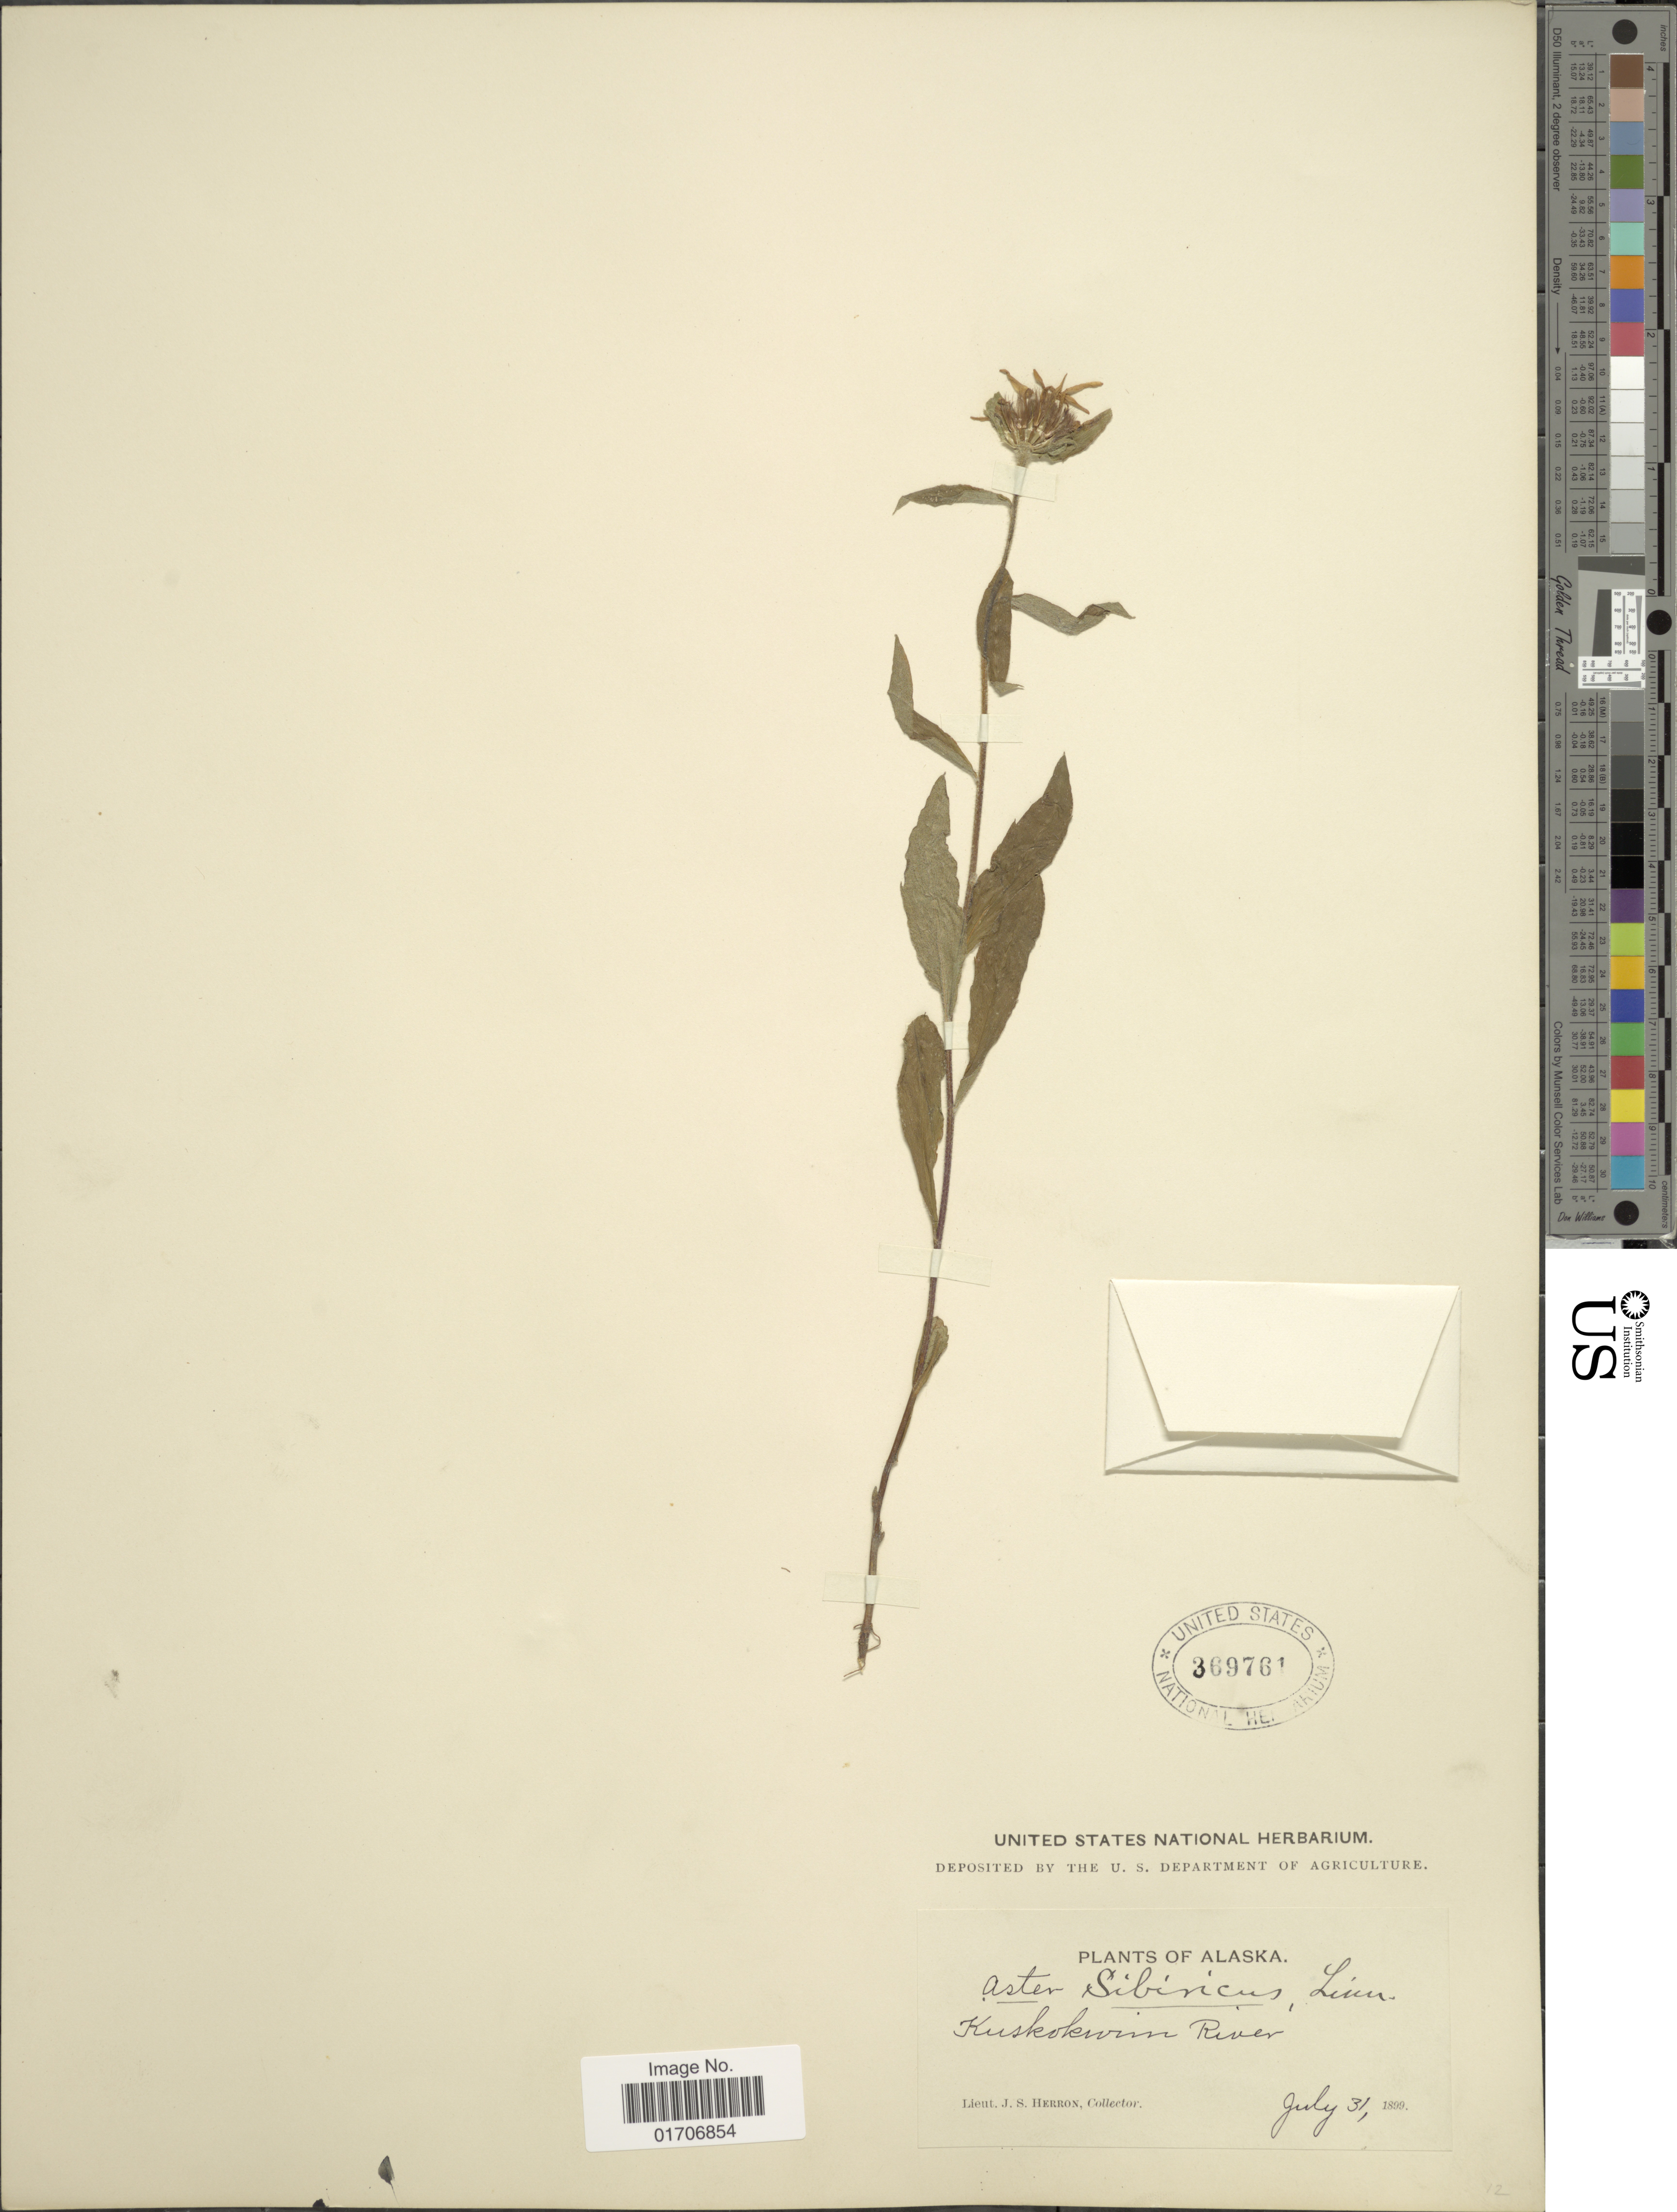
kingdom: Plantae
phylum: Tracheophyta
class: Magnoliopsida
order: Asterales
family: Asteraceae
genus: Eurybia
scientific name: Eurybia sibirica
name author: (L.) G.L. Nesom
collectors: J. Herron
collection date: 1899-07-31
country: United States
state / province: Alaska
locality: Kuskokwim River.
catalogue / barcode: US 369761